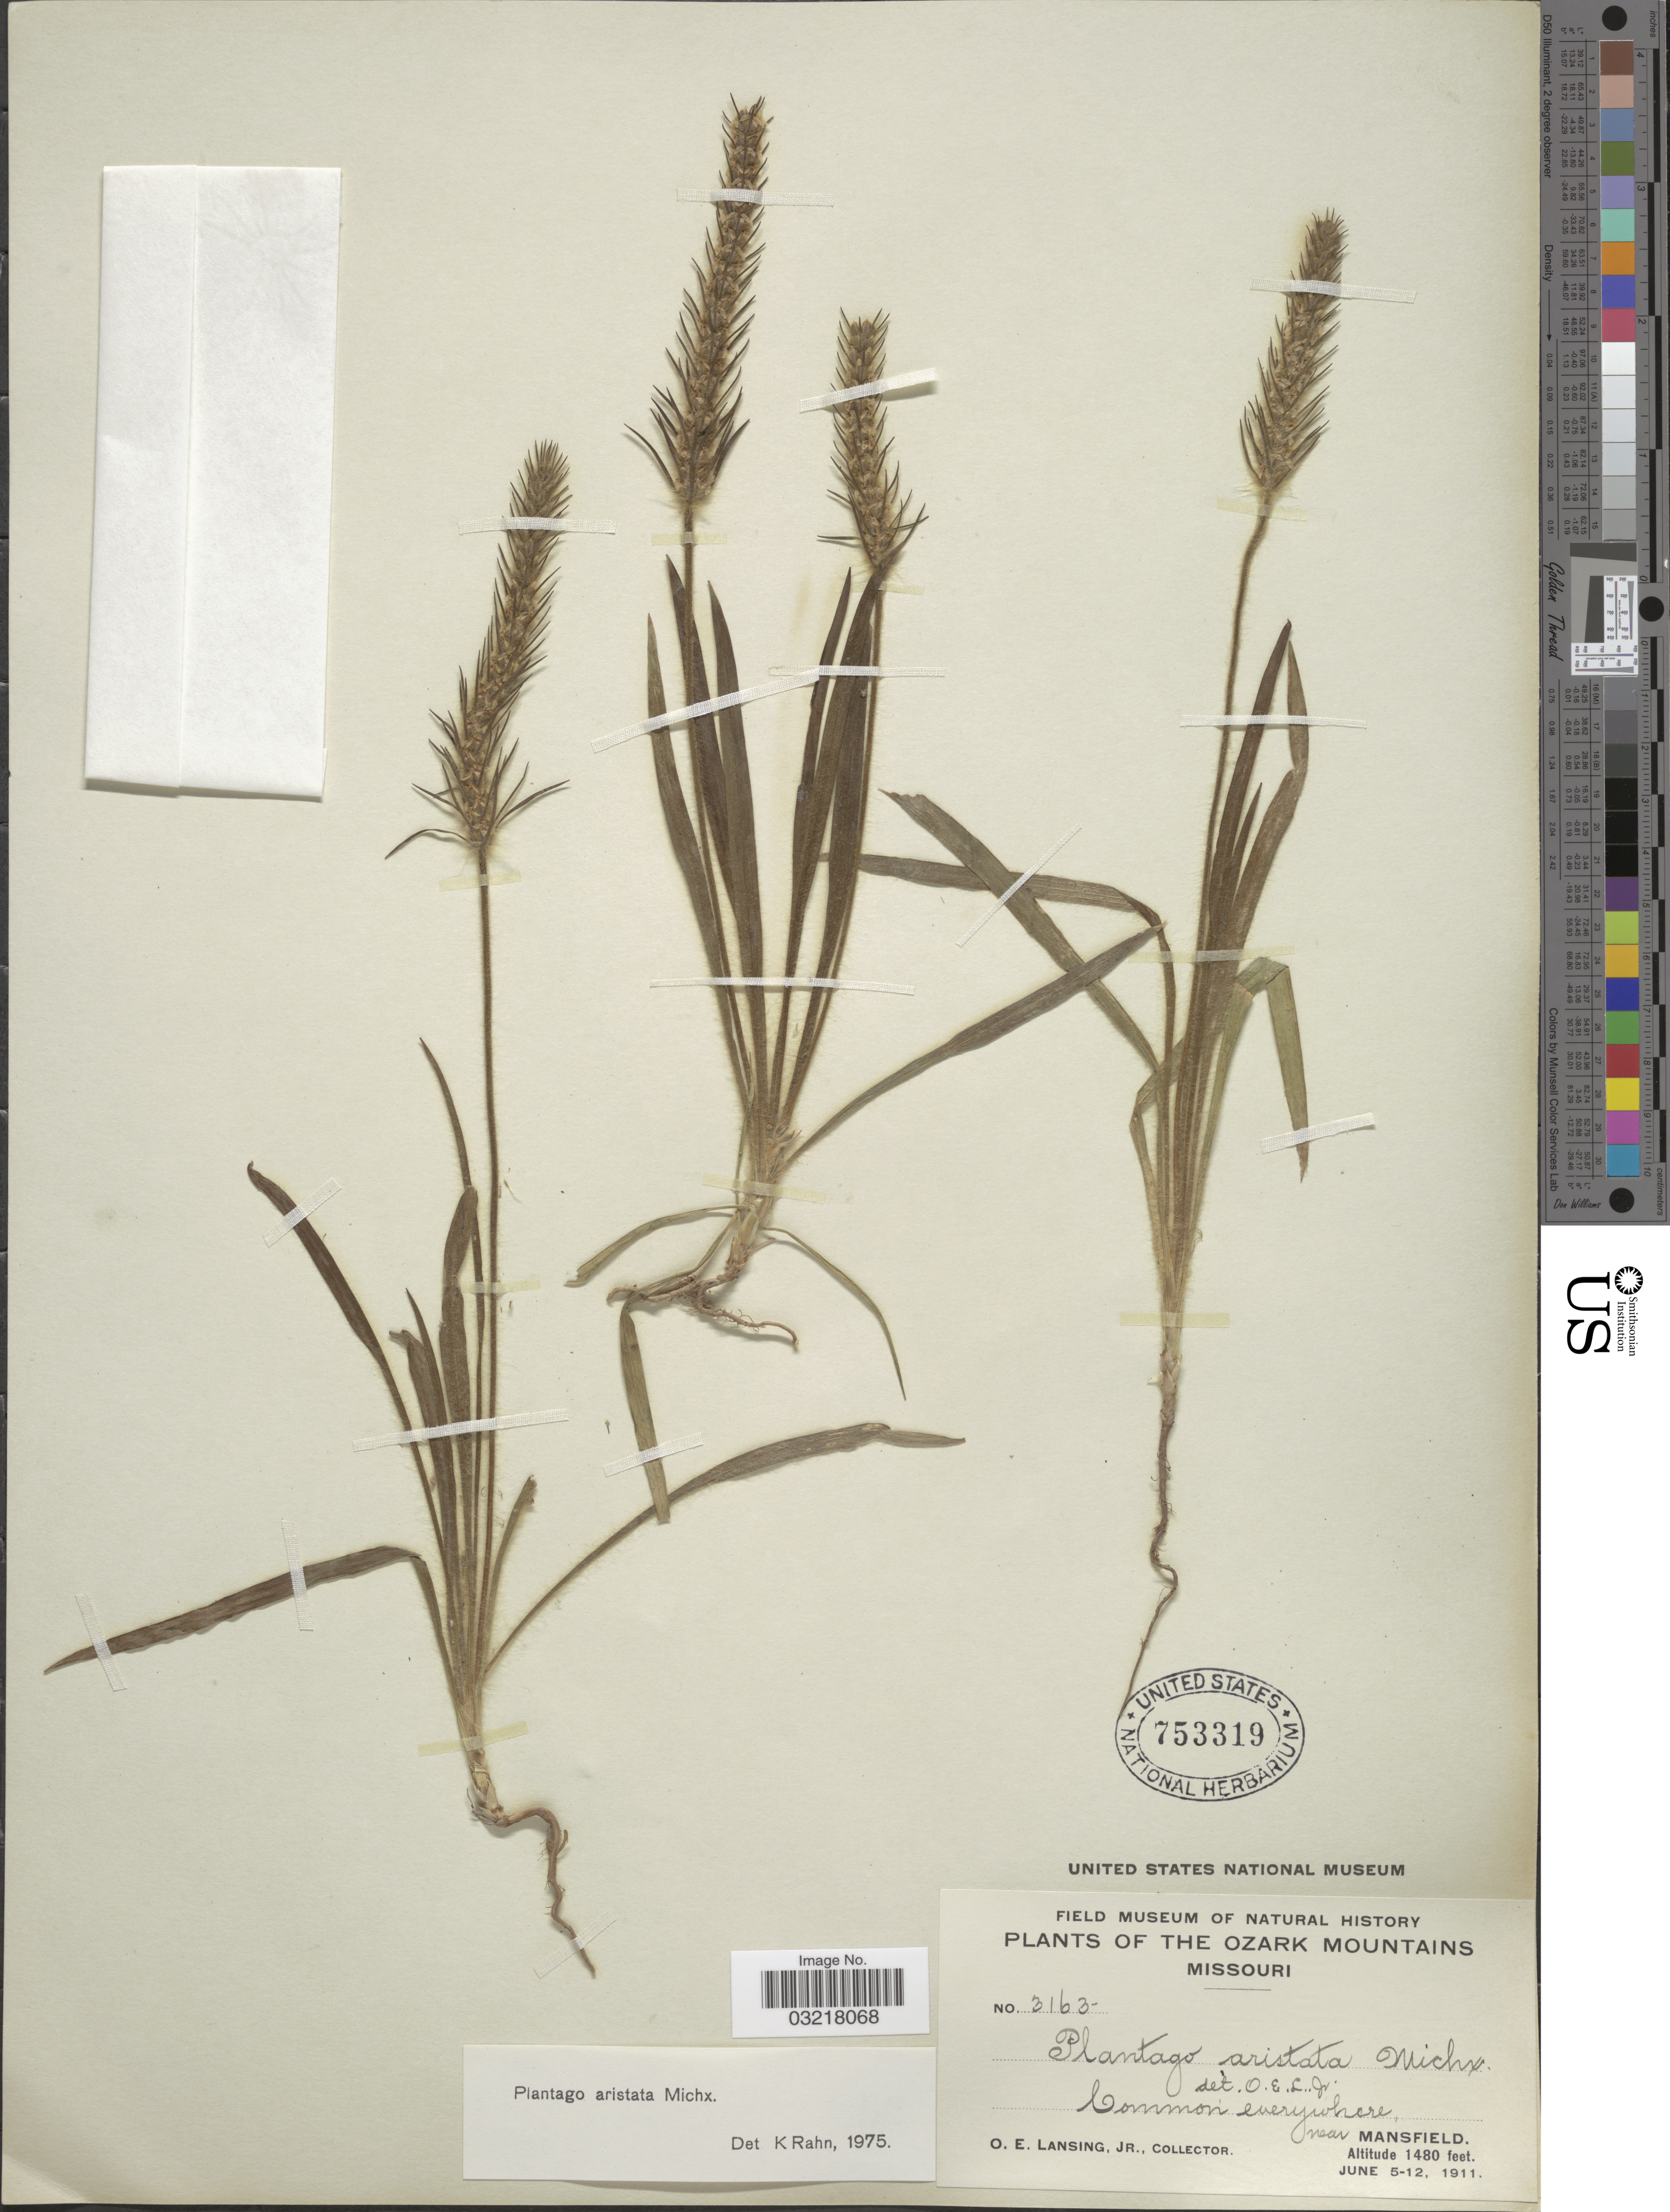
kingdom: Plantae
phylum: Tracheophyta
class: Magnoliopsida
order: Lamiales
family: Plantaginaceae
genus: Plantago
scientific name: Plantago aristata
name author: Michx.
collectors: O. Lansing Jr.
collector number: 3163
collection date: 1911-06-05/1911-06-12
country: United States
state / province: Missouri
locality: The Ozark Mountains. Near Mansfield.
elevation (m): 451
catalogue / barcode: US 753319